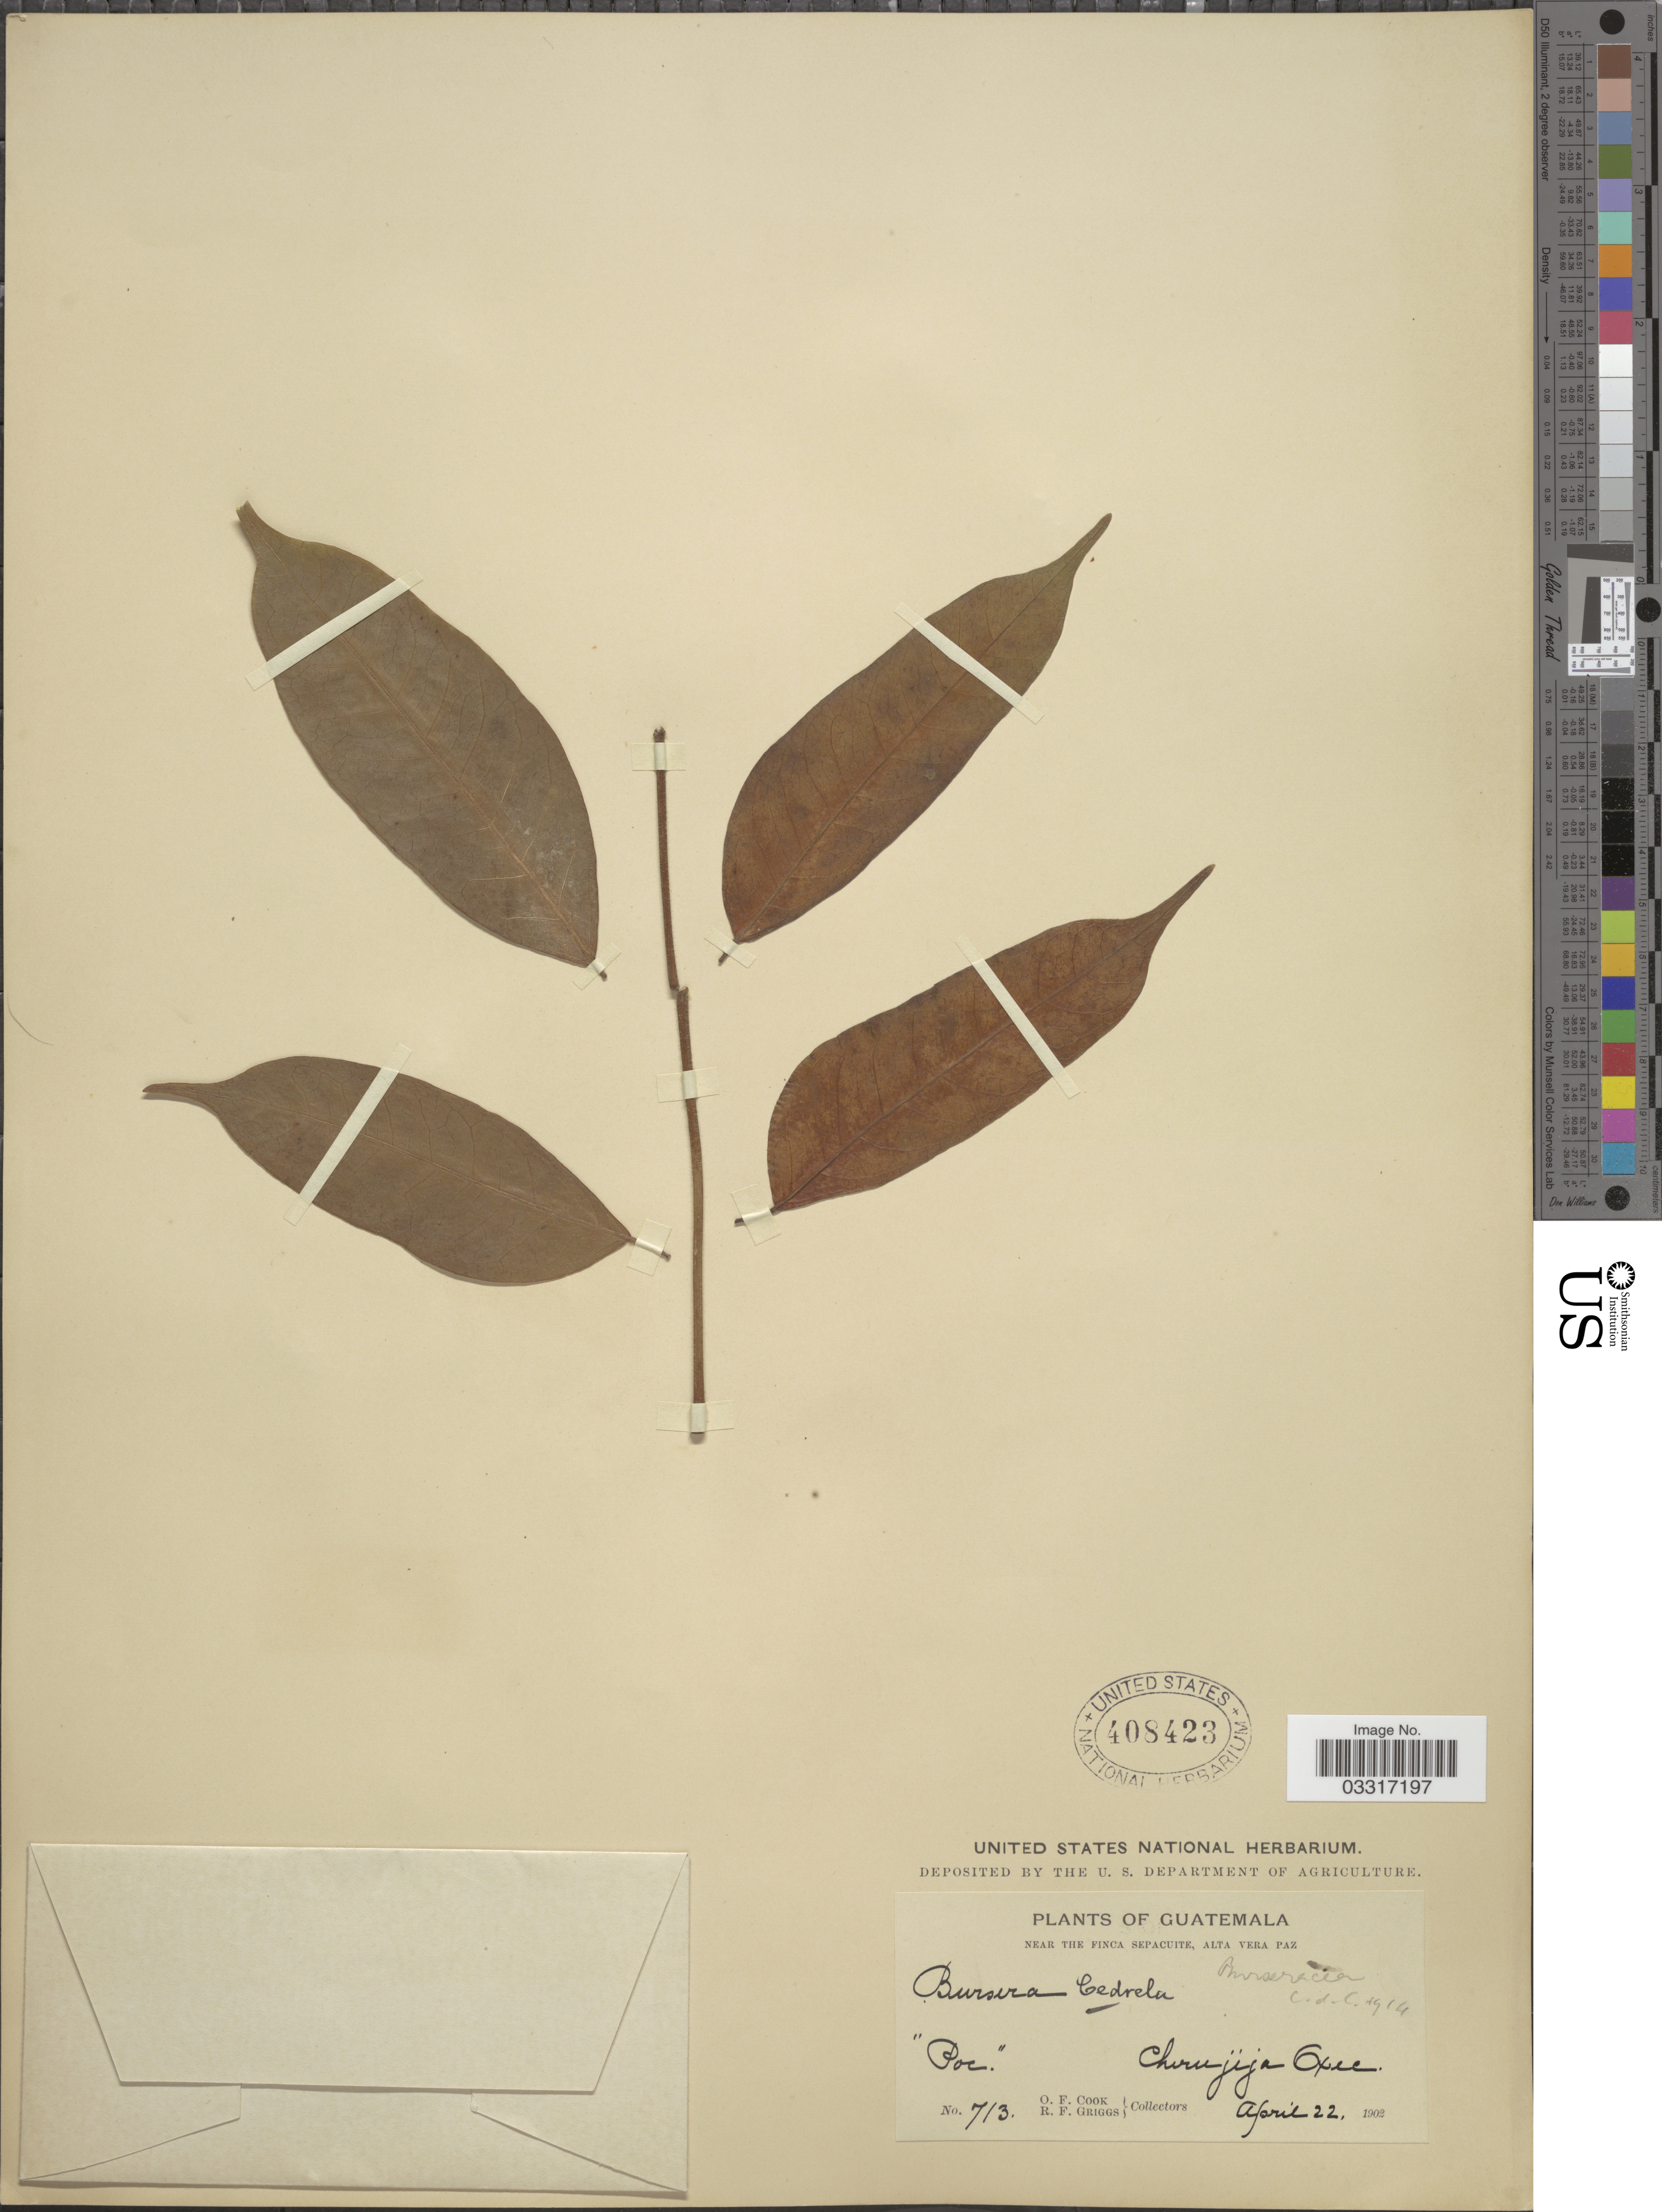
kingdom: Plantae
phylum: Tracheophyta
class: Magnoliopsida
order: Sapindales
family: Burseraceae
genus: Bursera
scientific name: Bursera sp.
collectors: O. F. Cook & R. F. Griggs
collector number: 713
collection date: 1902-04-22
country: Guatemala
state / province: Alta Verapaz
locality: Near the Finca Sepacuite, Alta Vera Paz. Chirujija Oxec.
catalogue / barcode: US 408423